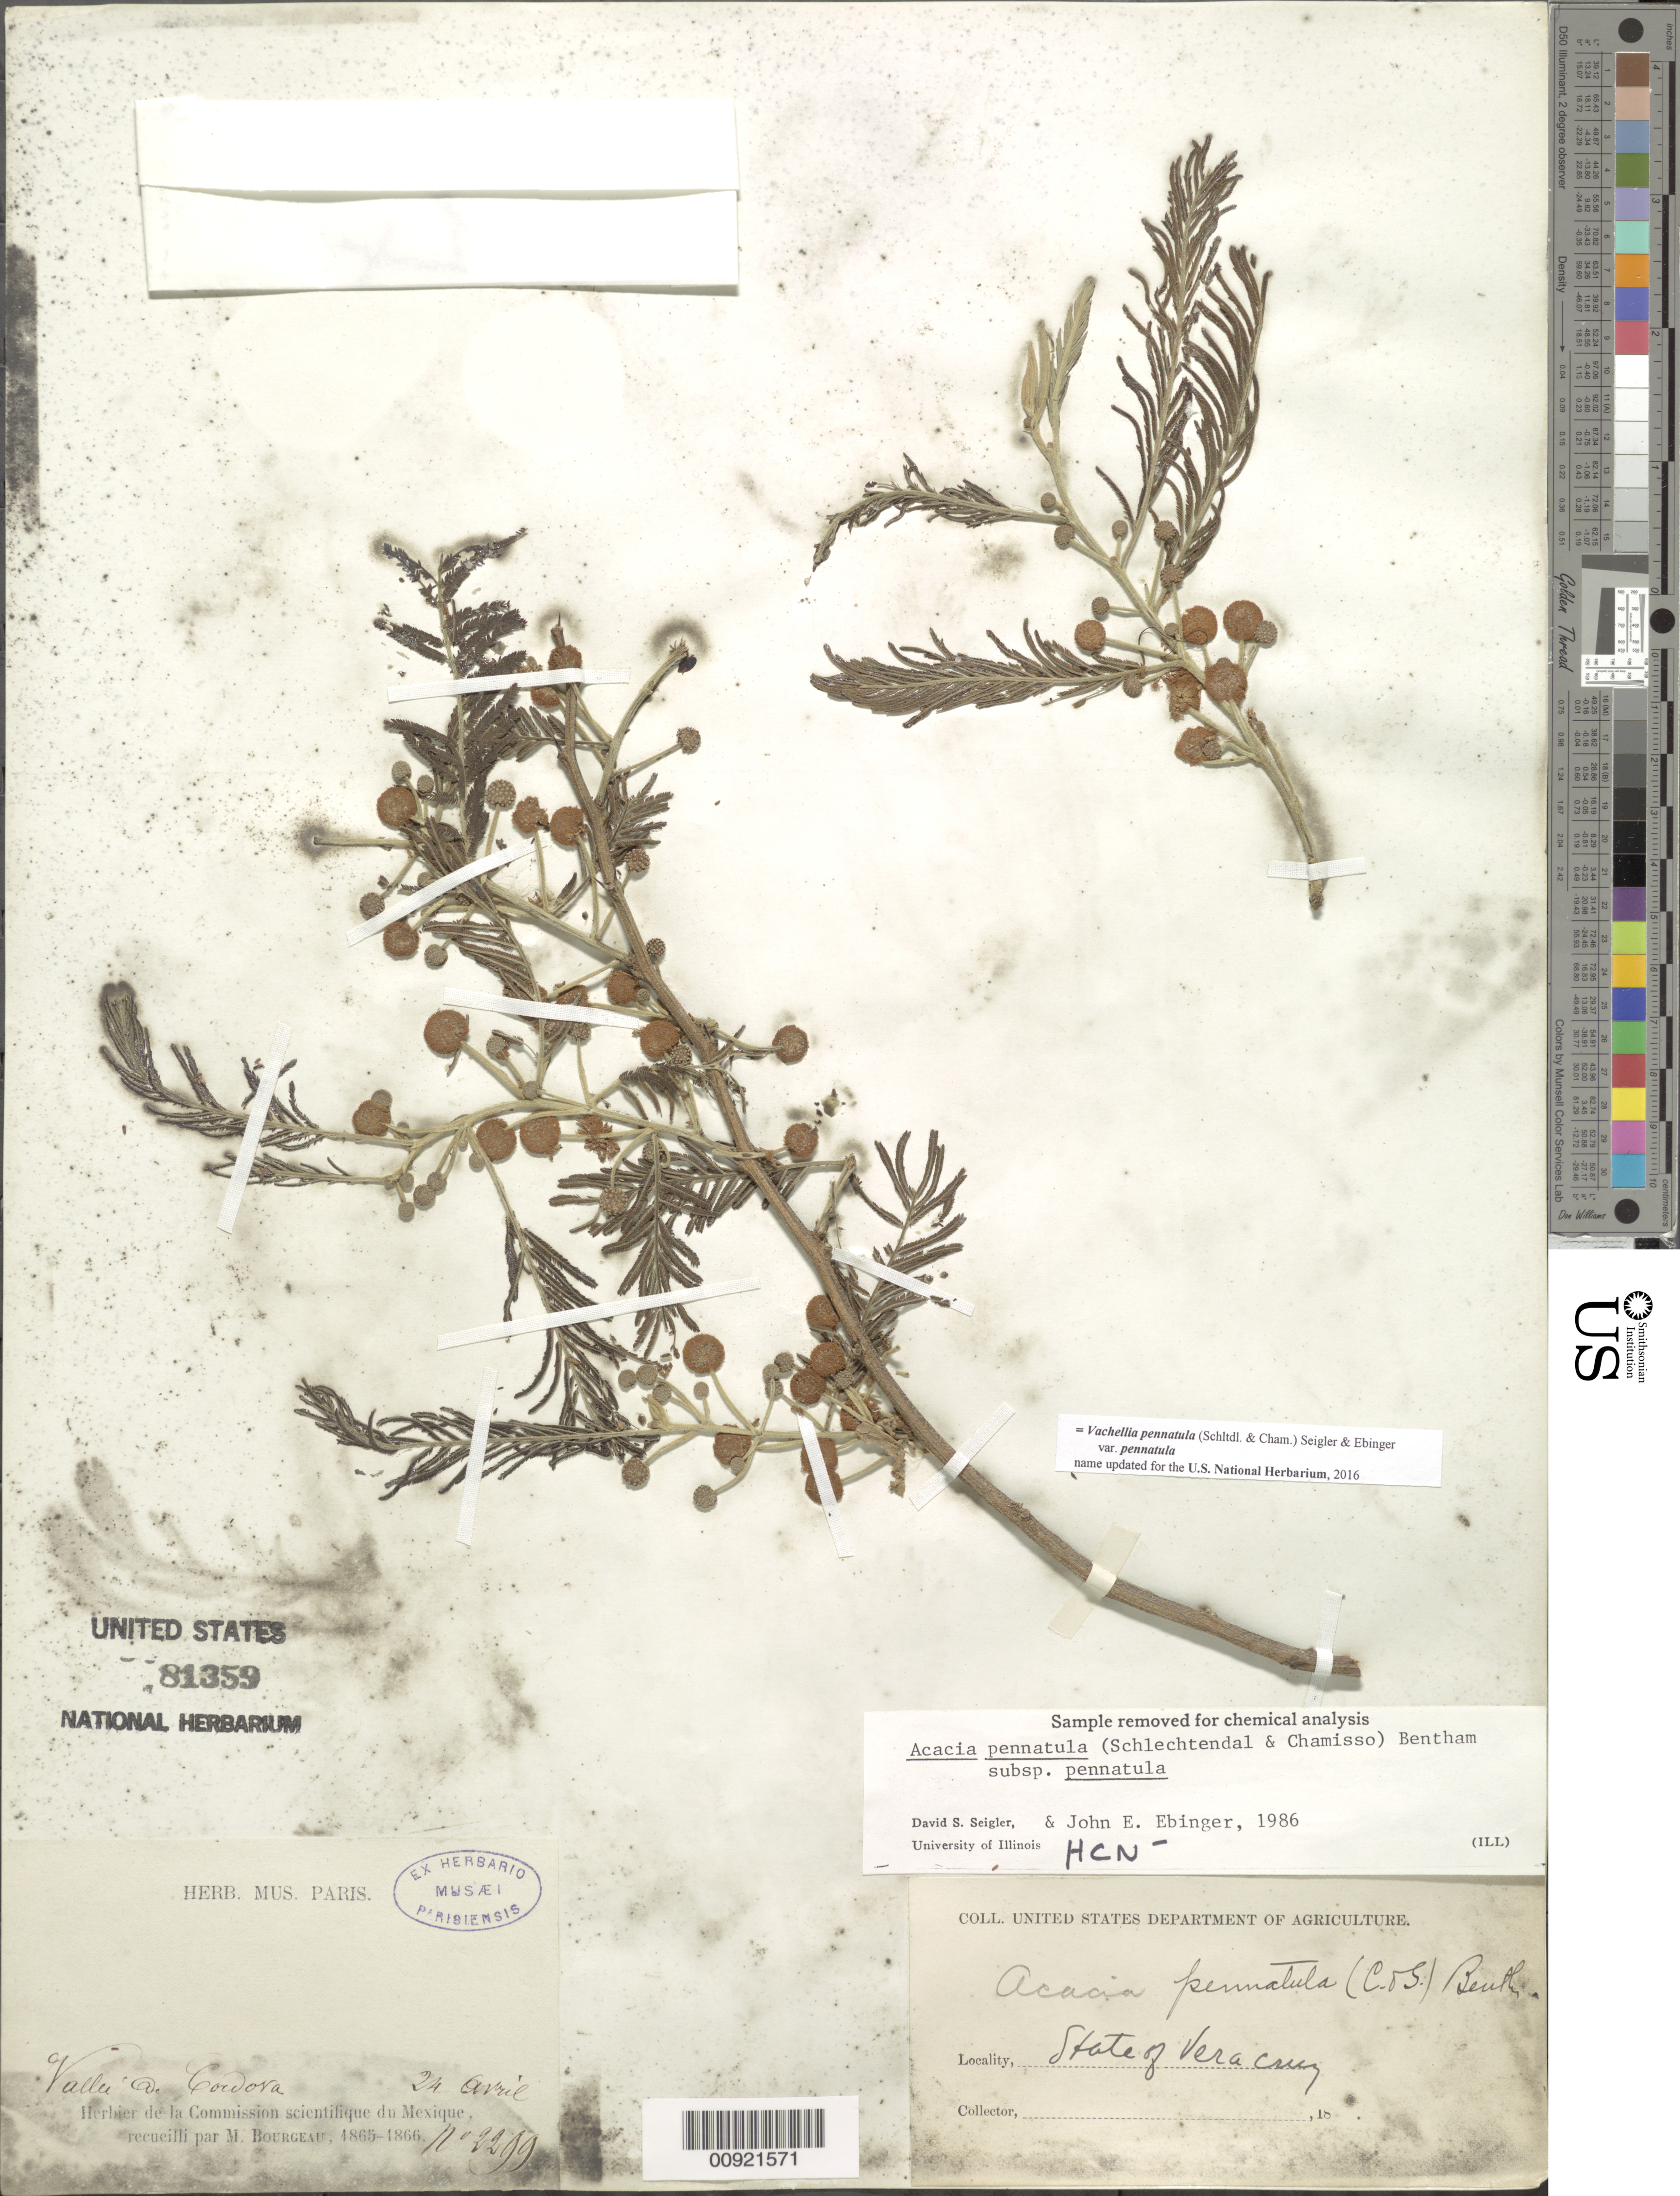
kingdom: Plantae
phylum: Tracheophyta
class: Magnoliopsida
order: Fabales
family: Fabaceae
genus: Vachellia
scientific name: Vachellia pennatula var. pennatula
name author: (Schltdl. & Cham.) Seigler & Ebinger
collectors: E. Bourgeau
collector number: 2299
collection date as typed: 24 Apr 1865 or 24 Apr 1866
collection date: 1865-04-24 or 1866-04-24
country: Mexico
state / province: Veracruz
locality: Vallée de Cordova.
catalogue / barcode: US 81359